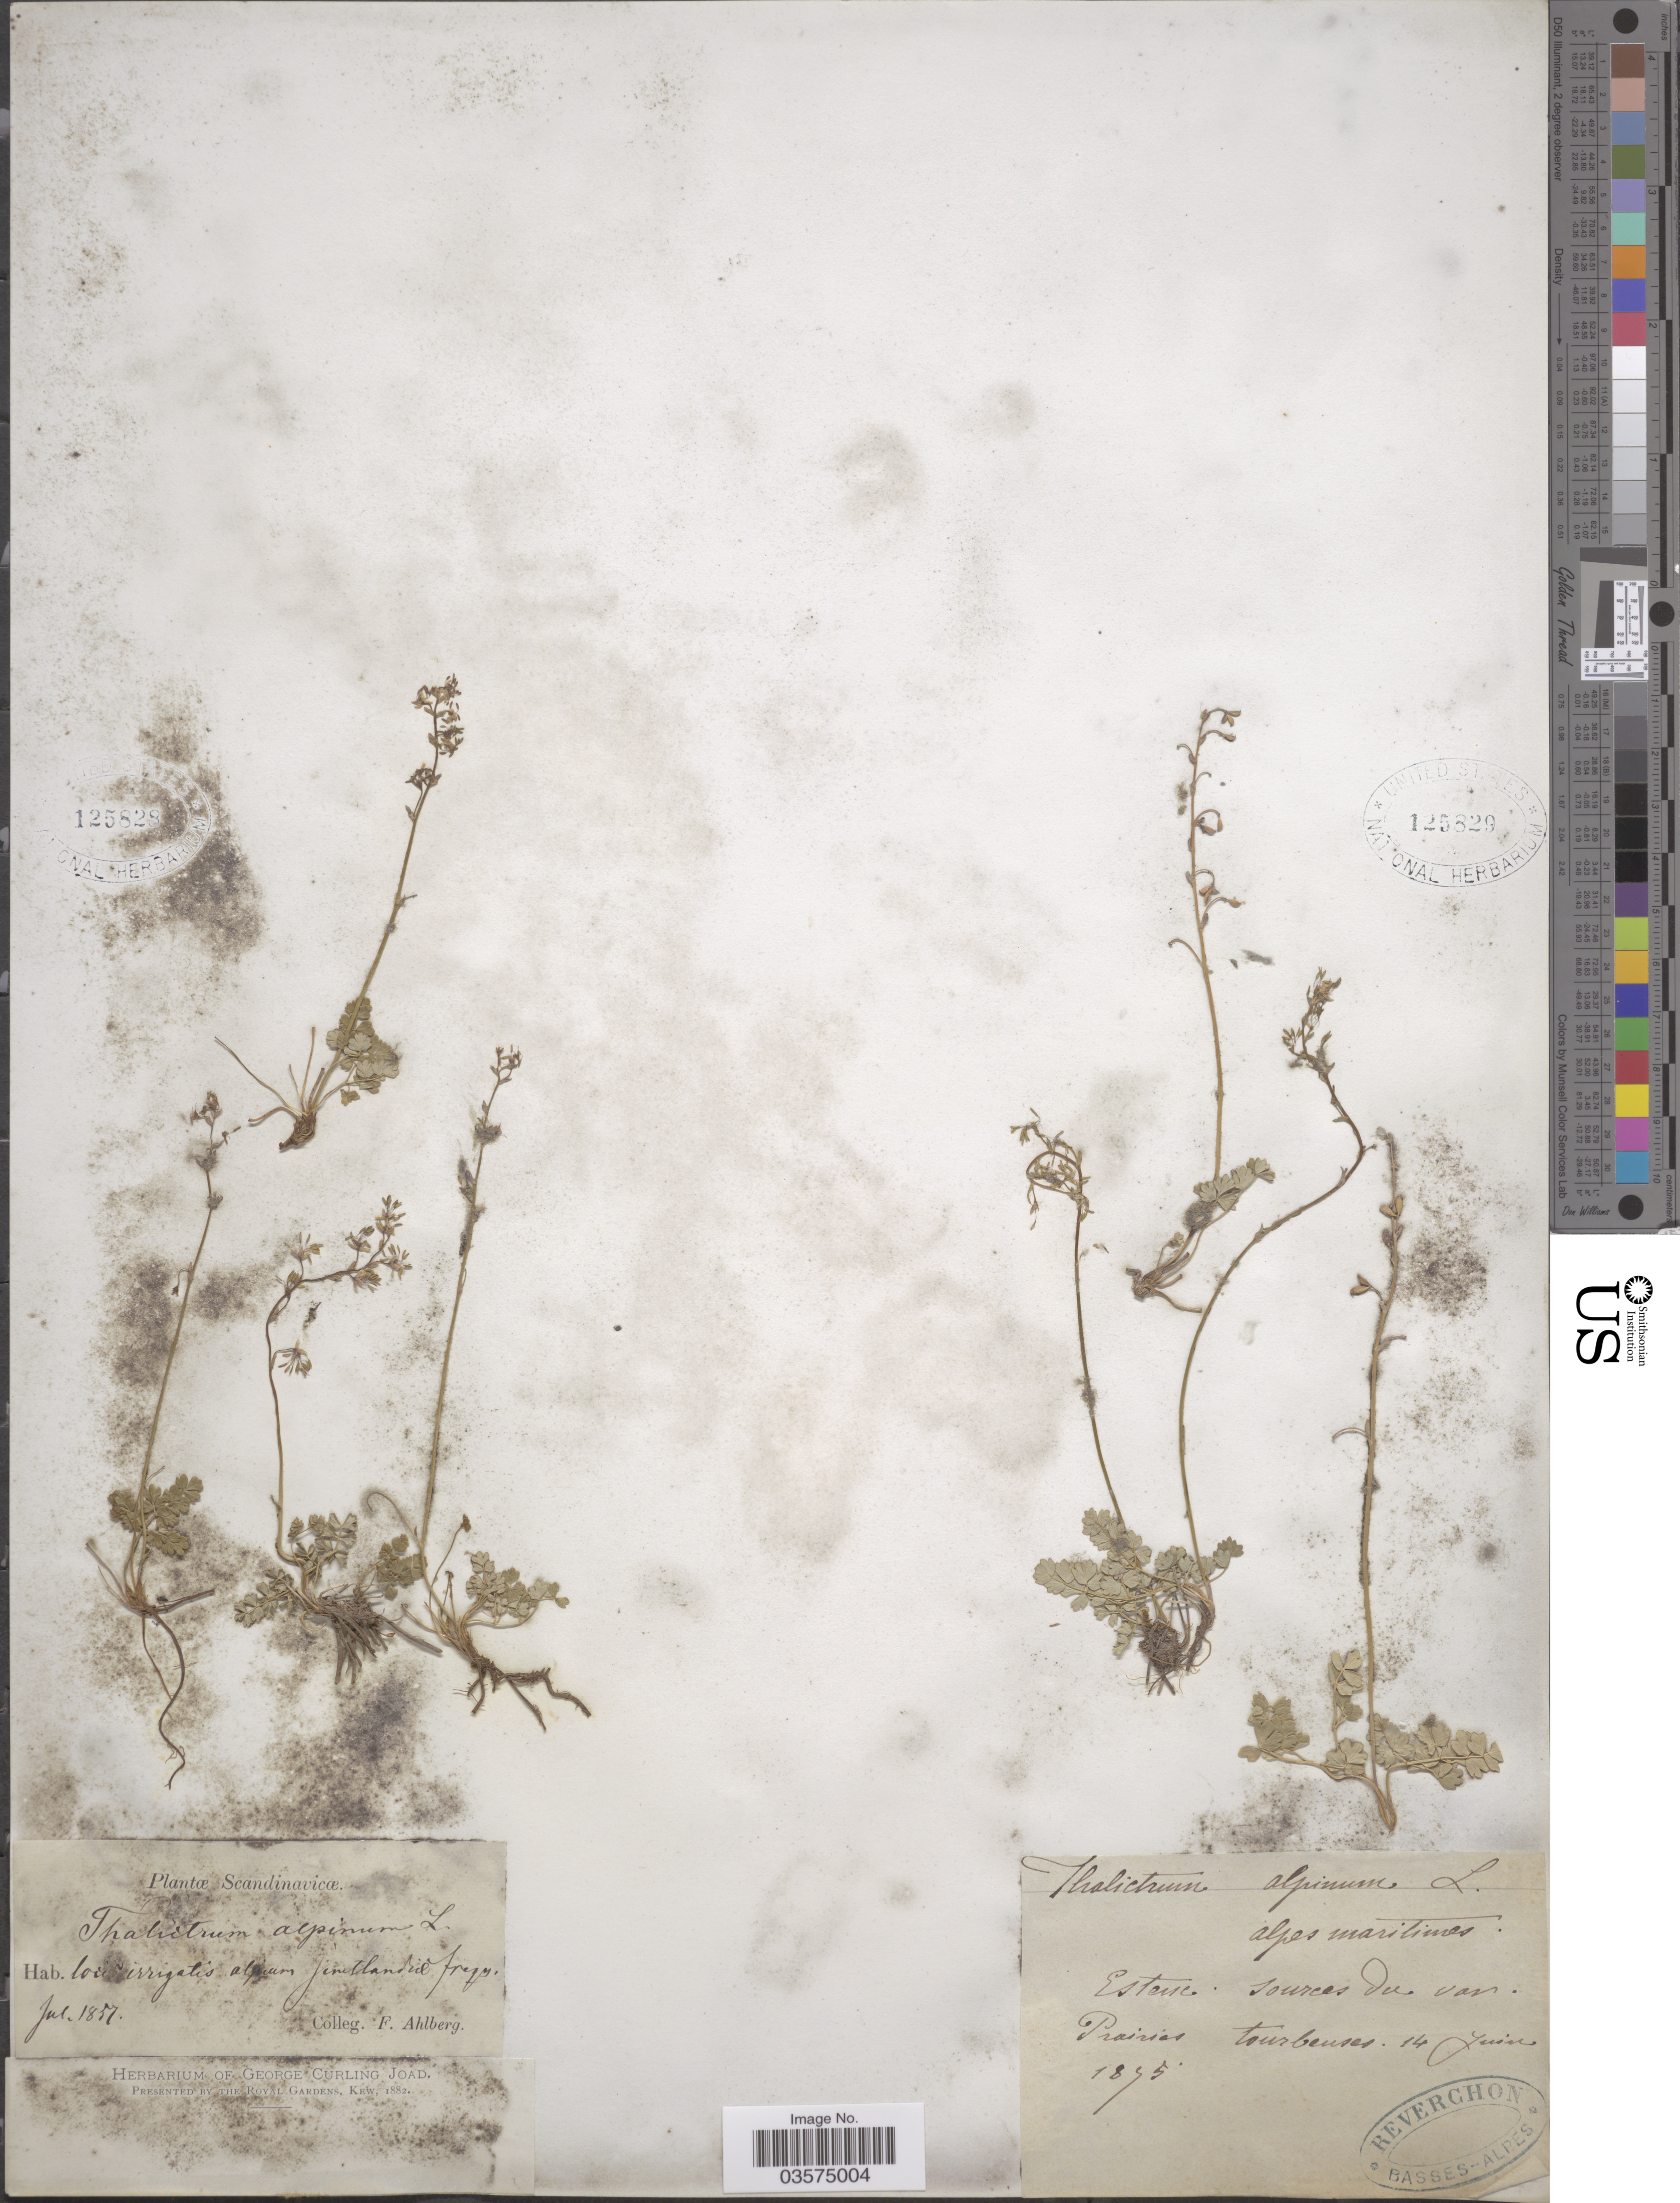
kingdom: Plantae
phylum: Tracheophyta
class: Magnoliopsida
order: Ranunculales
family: Ranunculaceae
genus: Thalictrum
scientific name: Thalictrum alpinum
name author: L.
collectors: -. Reverchon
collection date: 1875-06-14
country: France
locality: Estene [interpreted]. Sources du var Prairies tourbeuses.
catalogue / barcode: US 125829-2